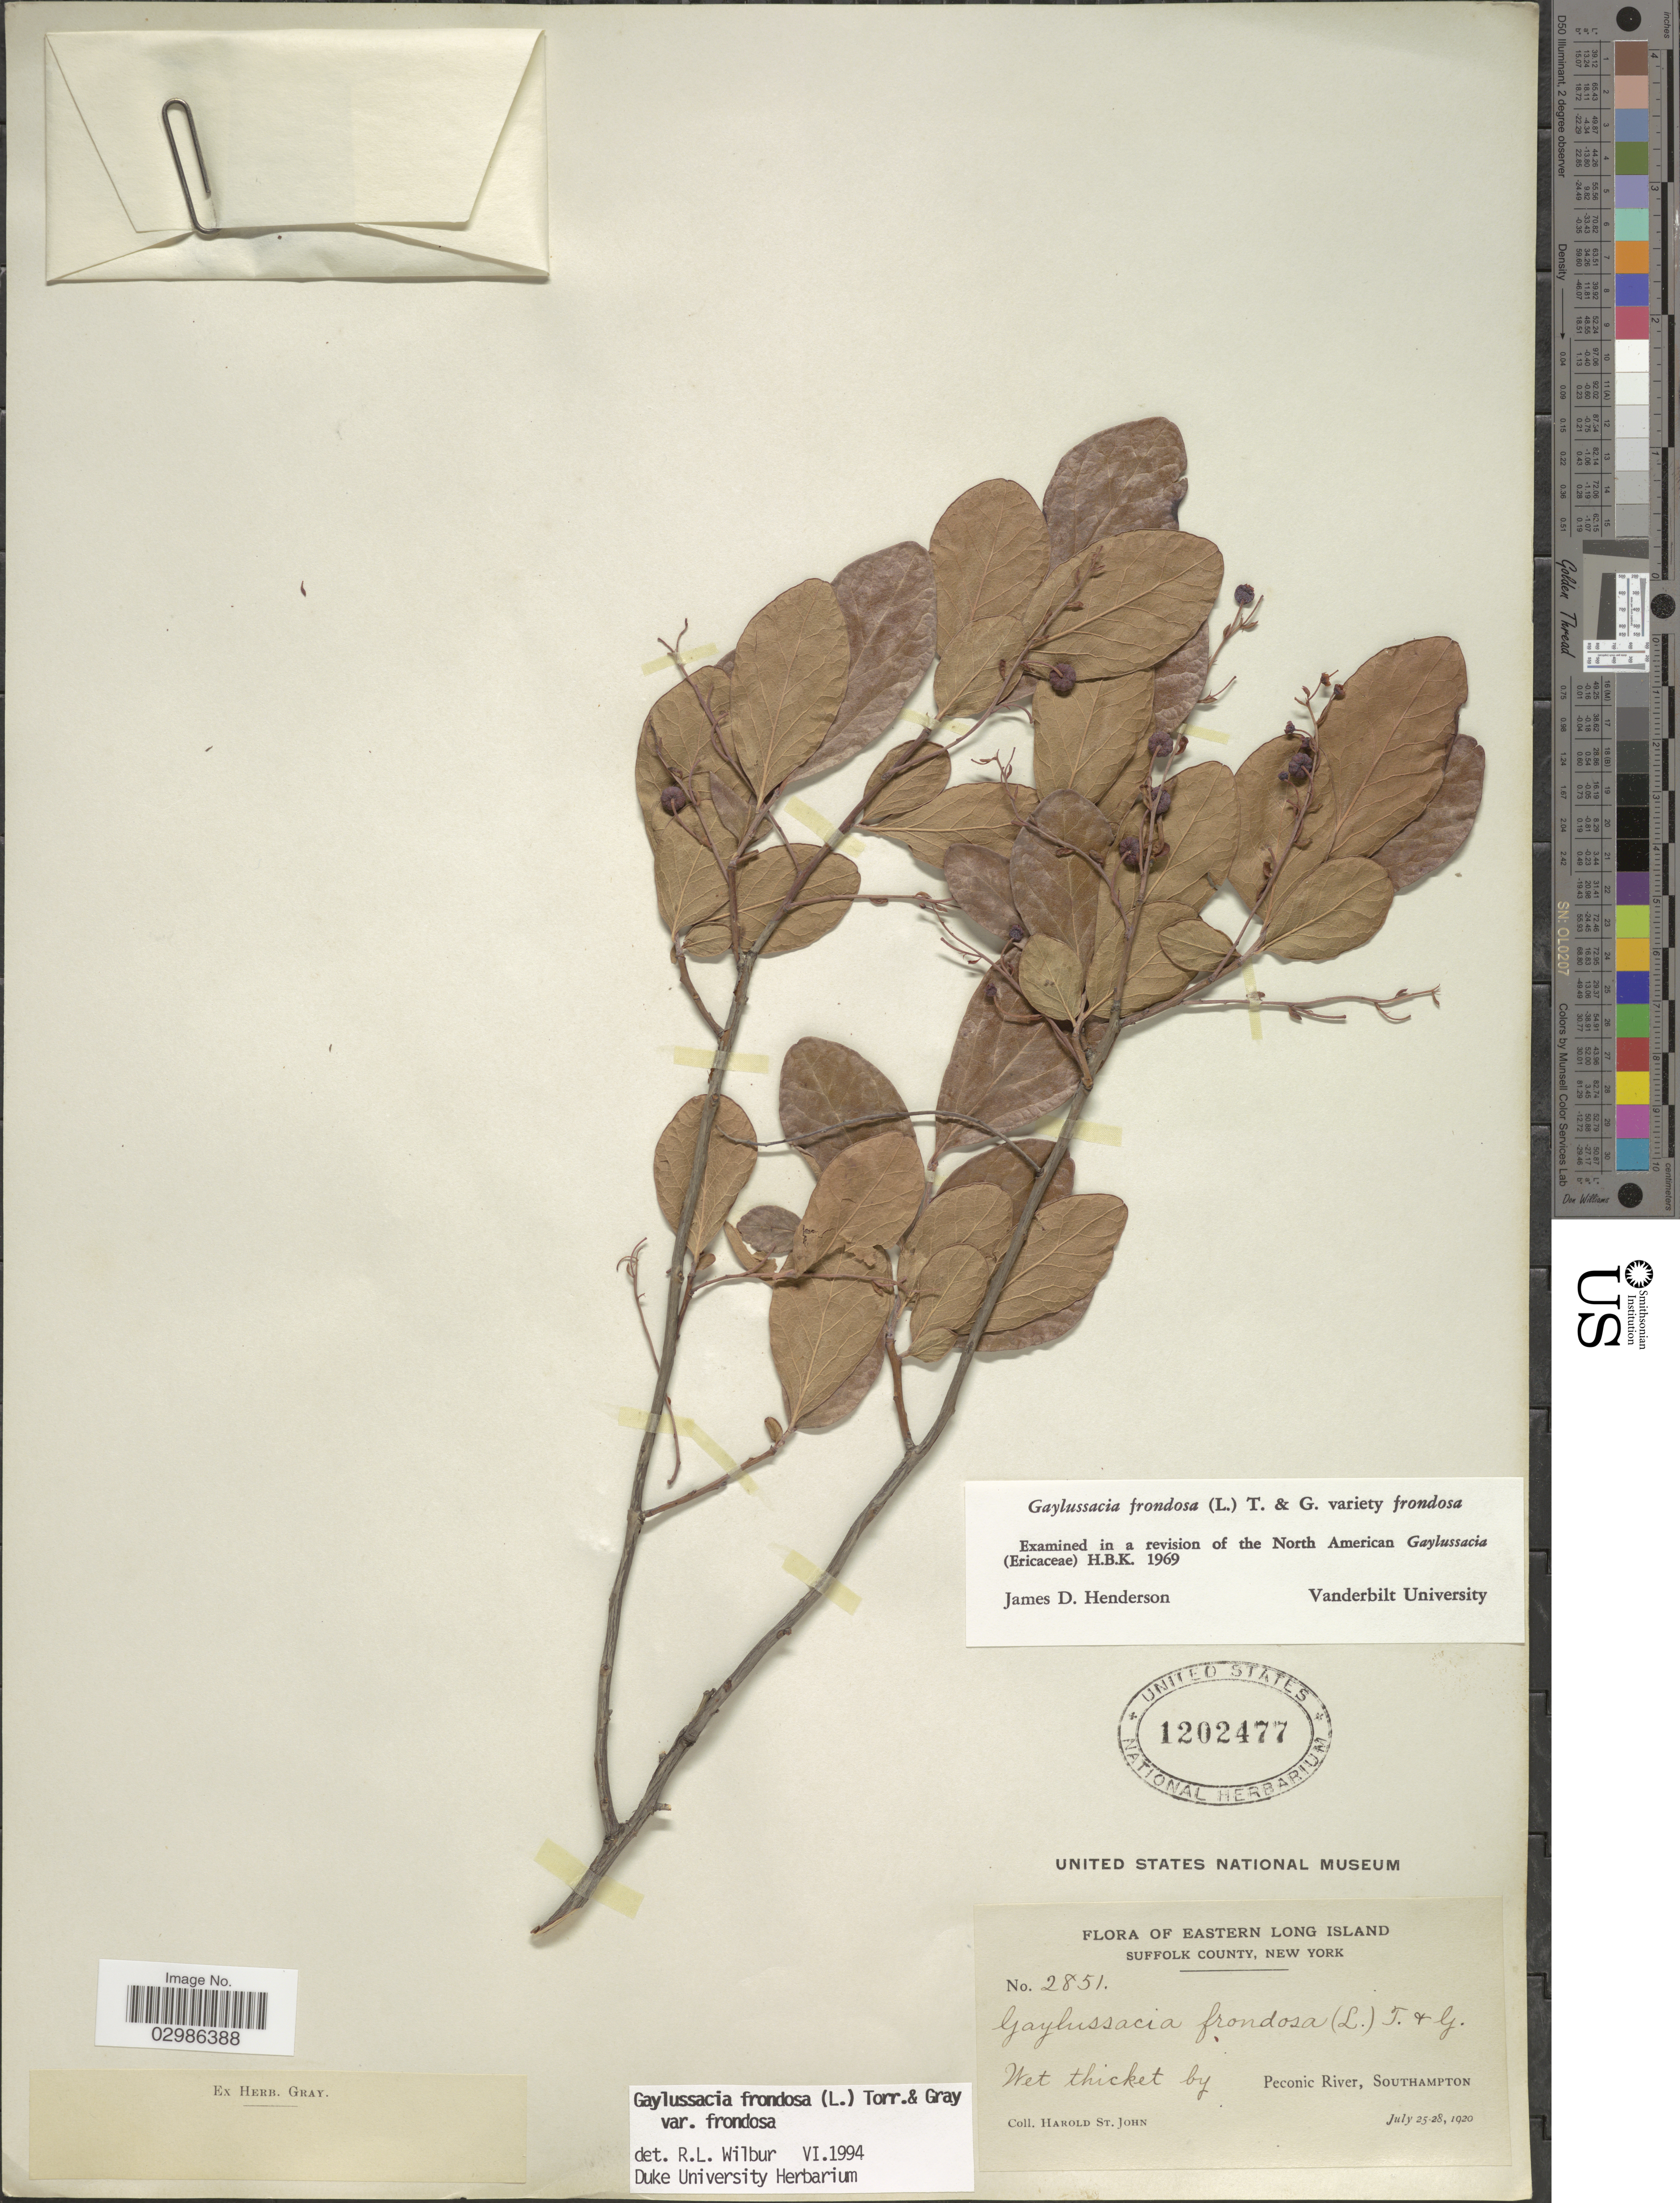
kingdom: Plantae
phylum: Tracheophyta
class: Magnoliopsida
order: Ericales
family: Ericaceae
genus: Gaylussacia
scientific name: Gaylussacia frondosa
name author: (L.) Torr. & A. Gray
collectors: H. St. John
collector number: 2851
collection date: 1920-07-25/1920-07-28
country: United States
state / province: New York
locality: Eastern Long Island, Suffolk County, Peconic River, Southampton.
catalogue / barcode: US 1202477